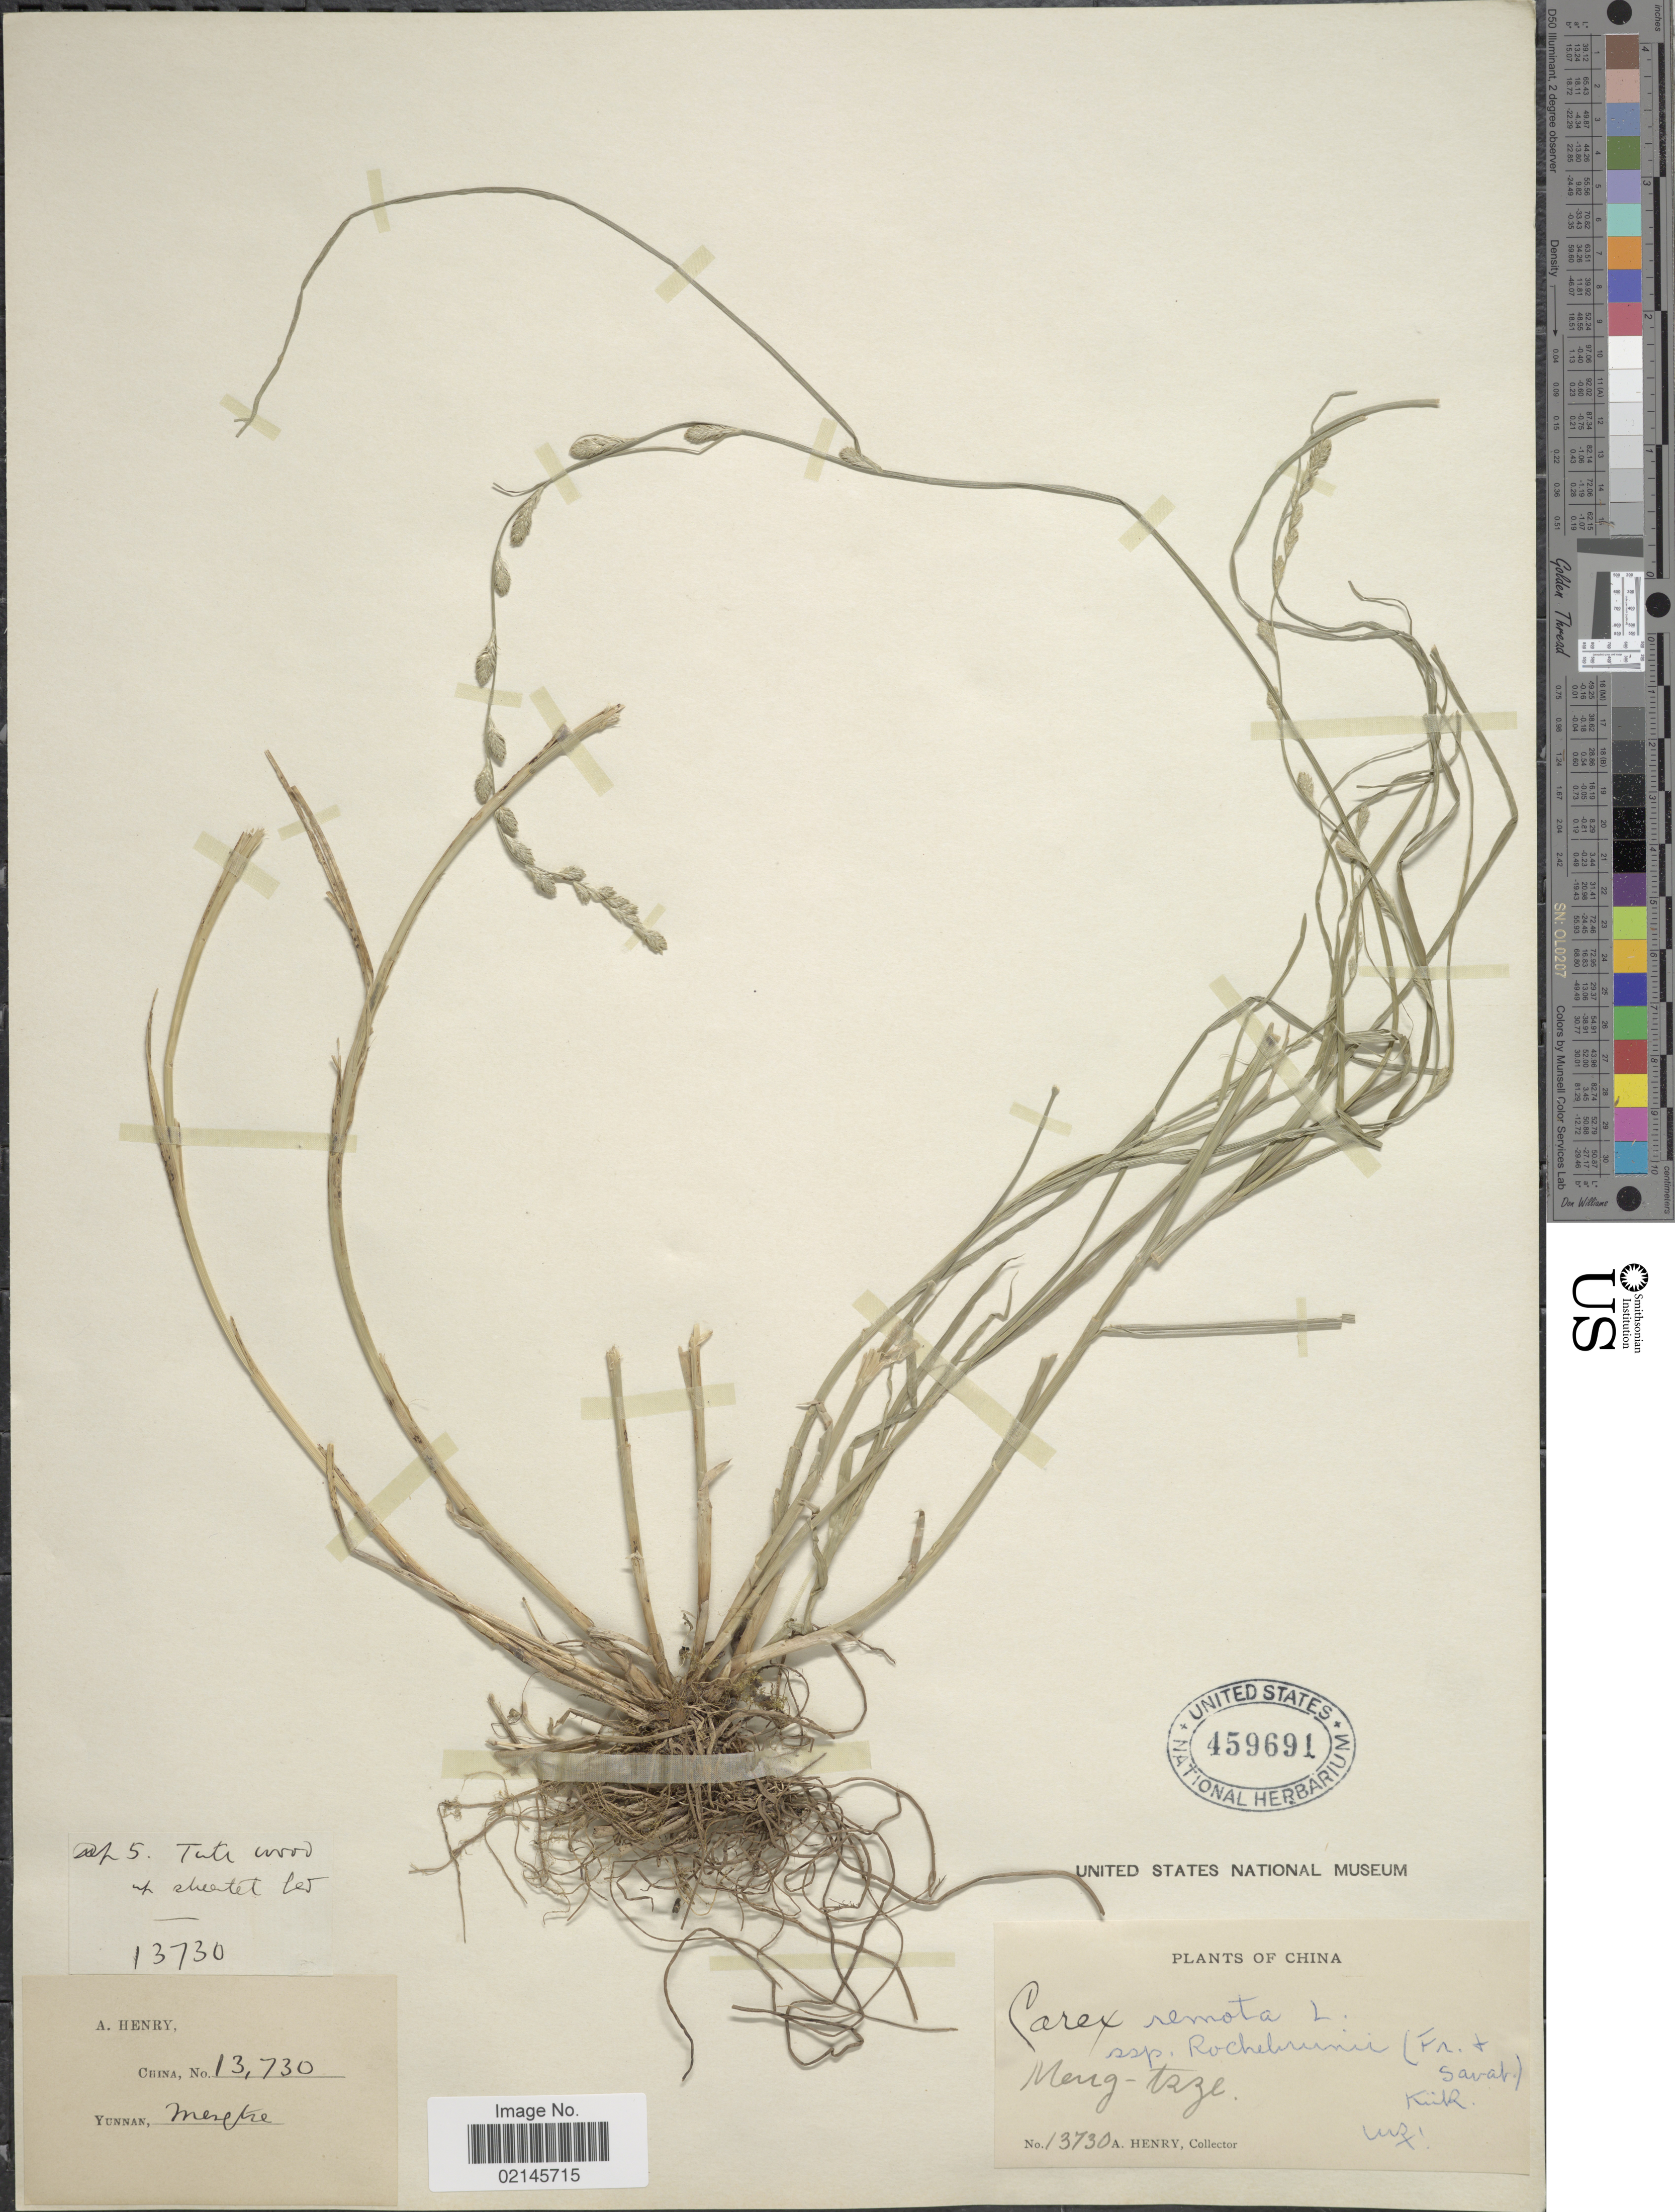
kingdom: Plantae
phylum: Tracheophyta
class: Liliopsida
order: Poales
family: Cyperaceae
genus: Carex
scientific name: Carex remota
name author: L.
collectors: A. Henry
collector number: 13730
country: China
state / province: Yunnan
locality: Meng-tsze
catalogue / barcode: US 459691